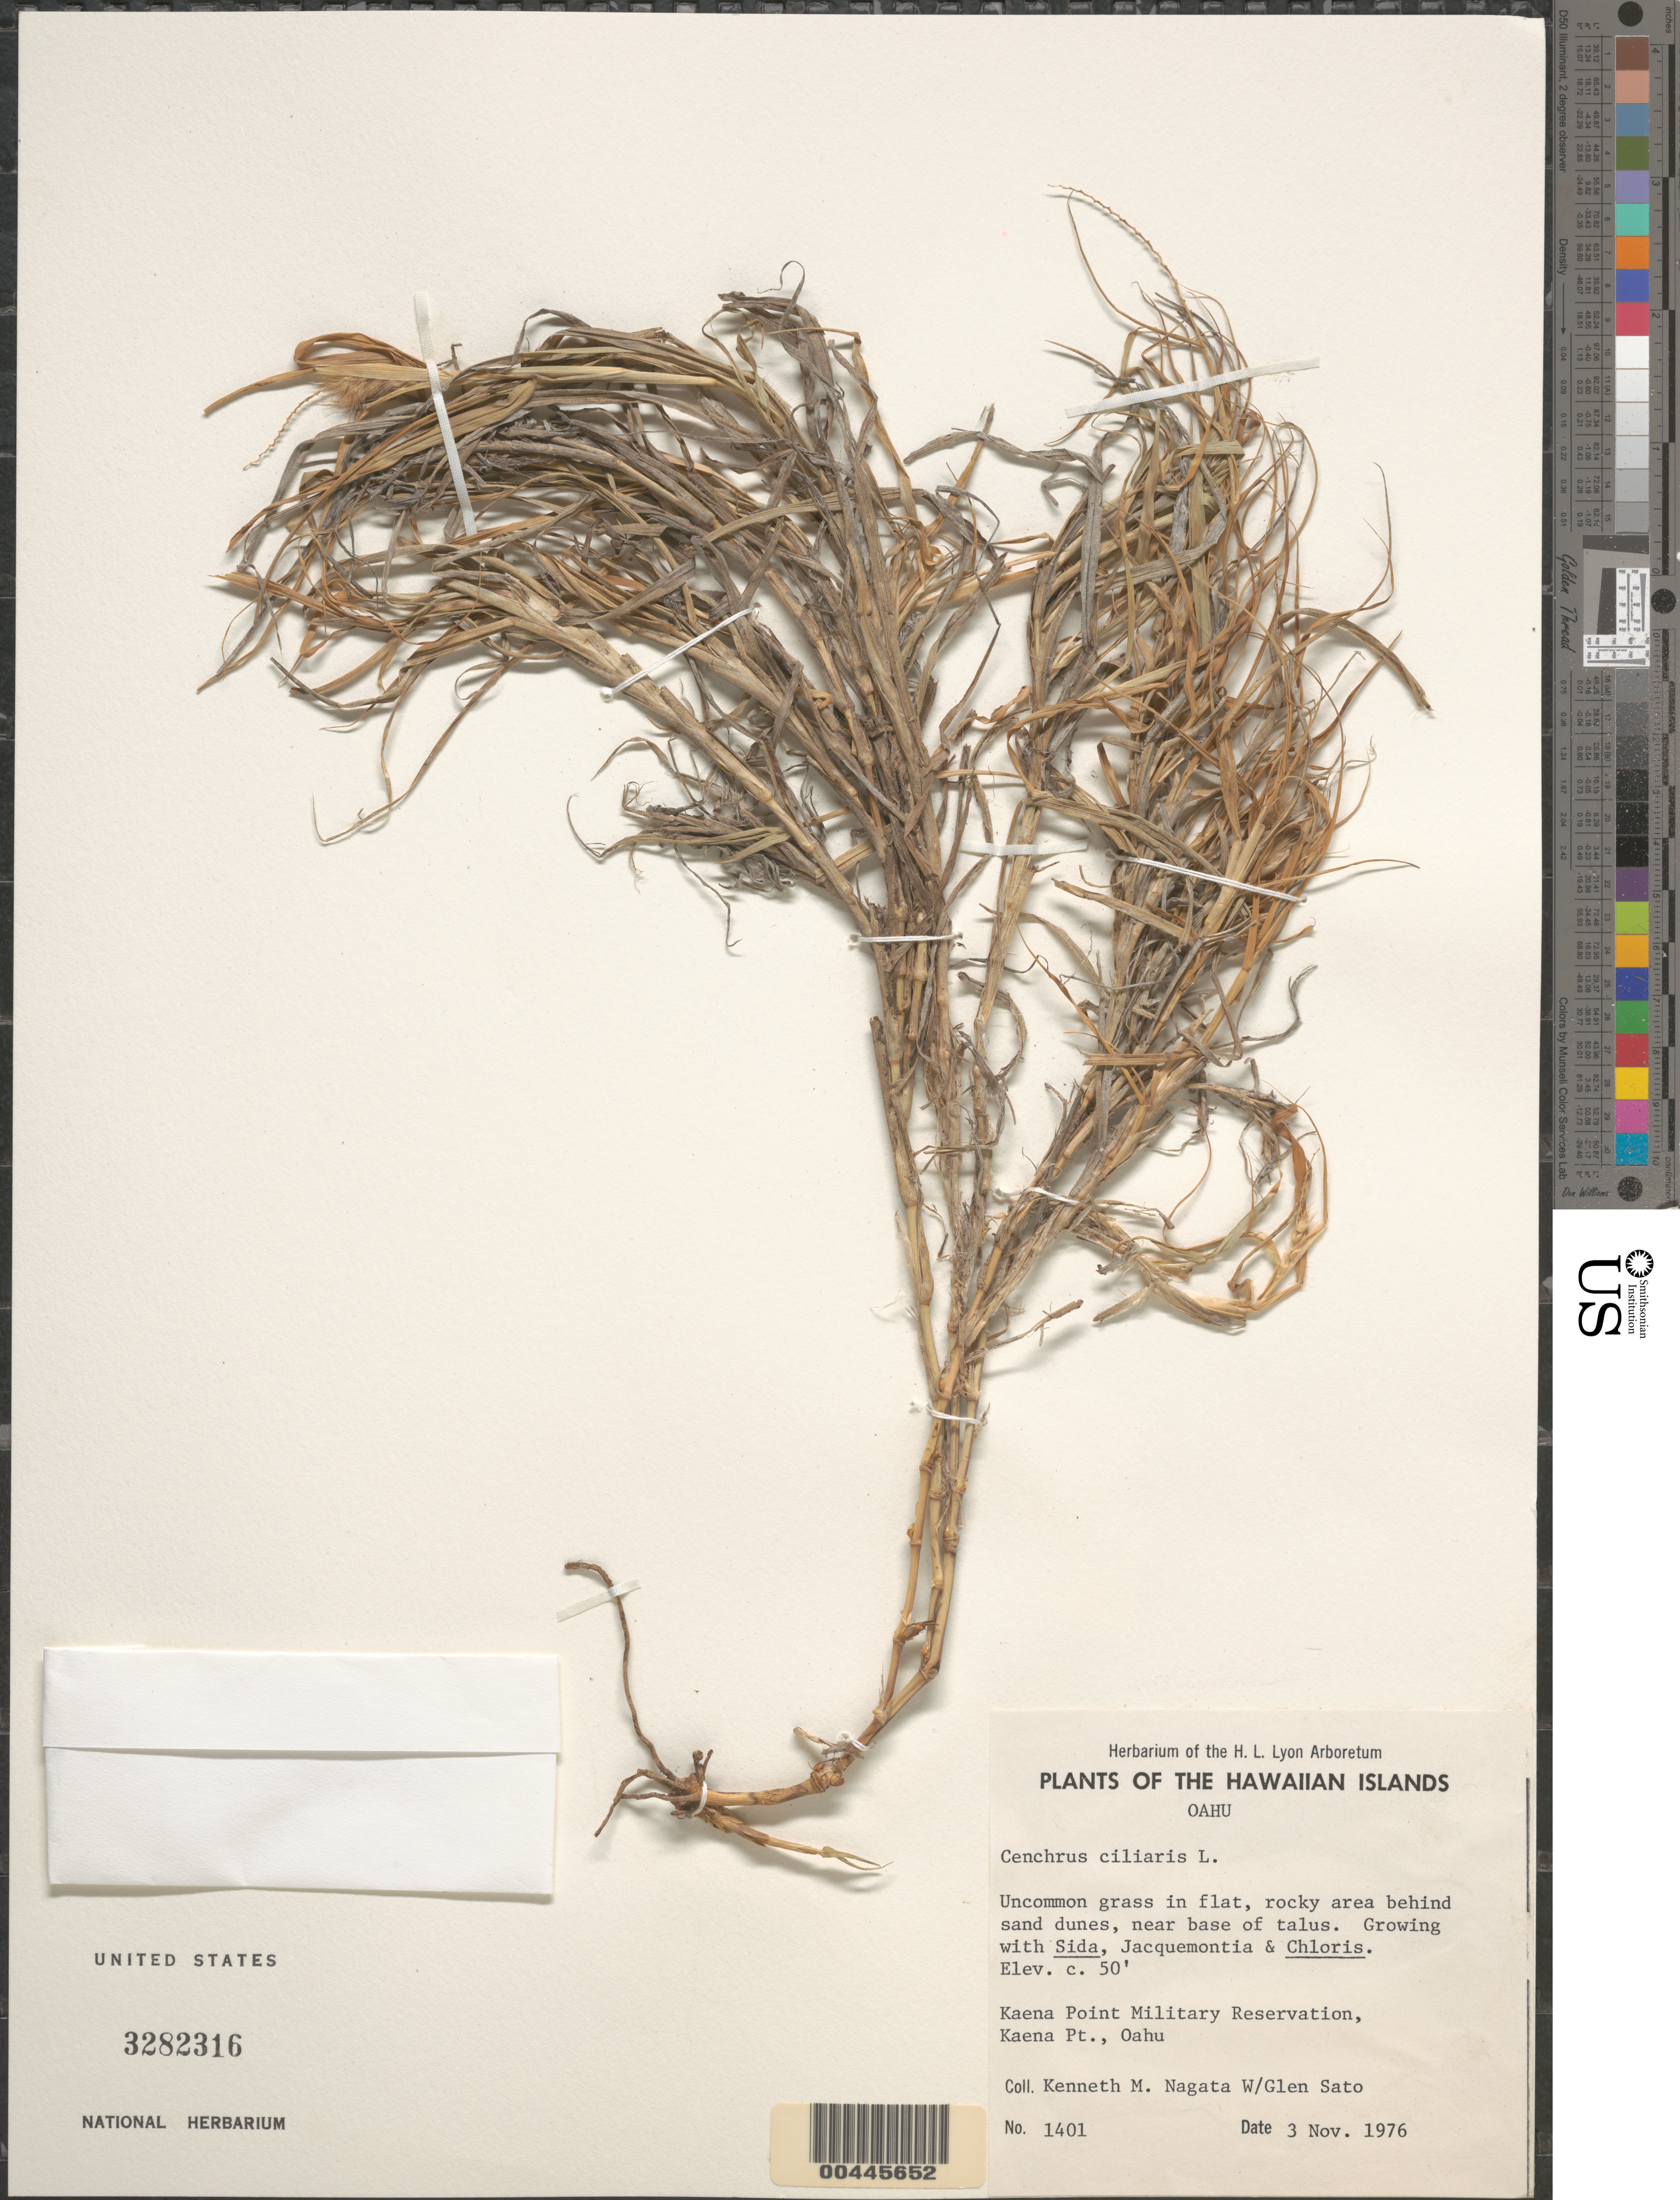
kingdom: Plantae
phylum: Tracheophyta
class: Liliopsida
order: Poales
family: Poaceae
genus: Cenchrus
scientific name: Cenchrus ciliaris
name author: L.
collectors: K. Nagata & G. Sato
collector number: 1401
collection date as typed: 3 Nov 1976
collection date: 1976-11-03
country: United States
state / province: Hawaii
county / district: Honolulu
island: Oahu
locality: Kaena Pt. Military Reservation, Kaena Pt.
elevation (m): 15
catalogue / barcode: US 3282316